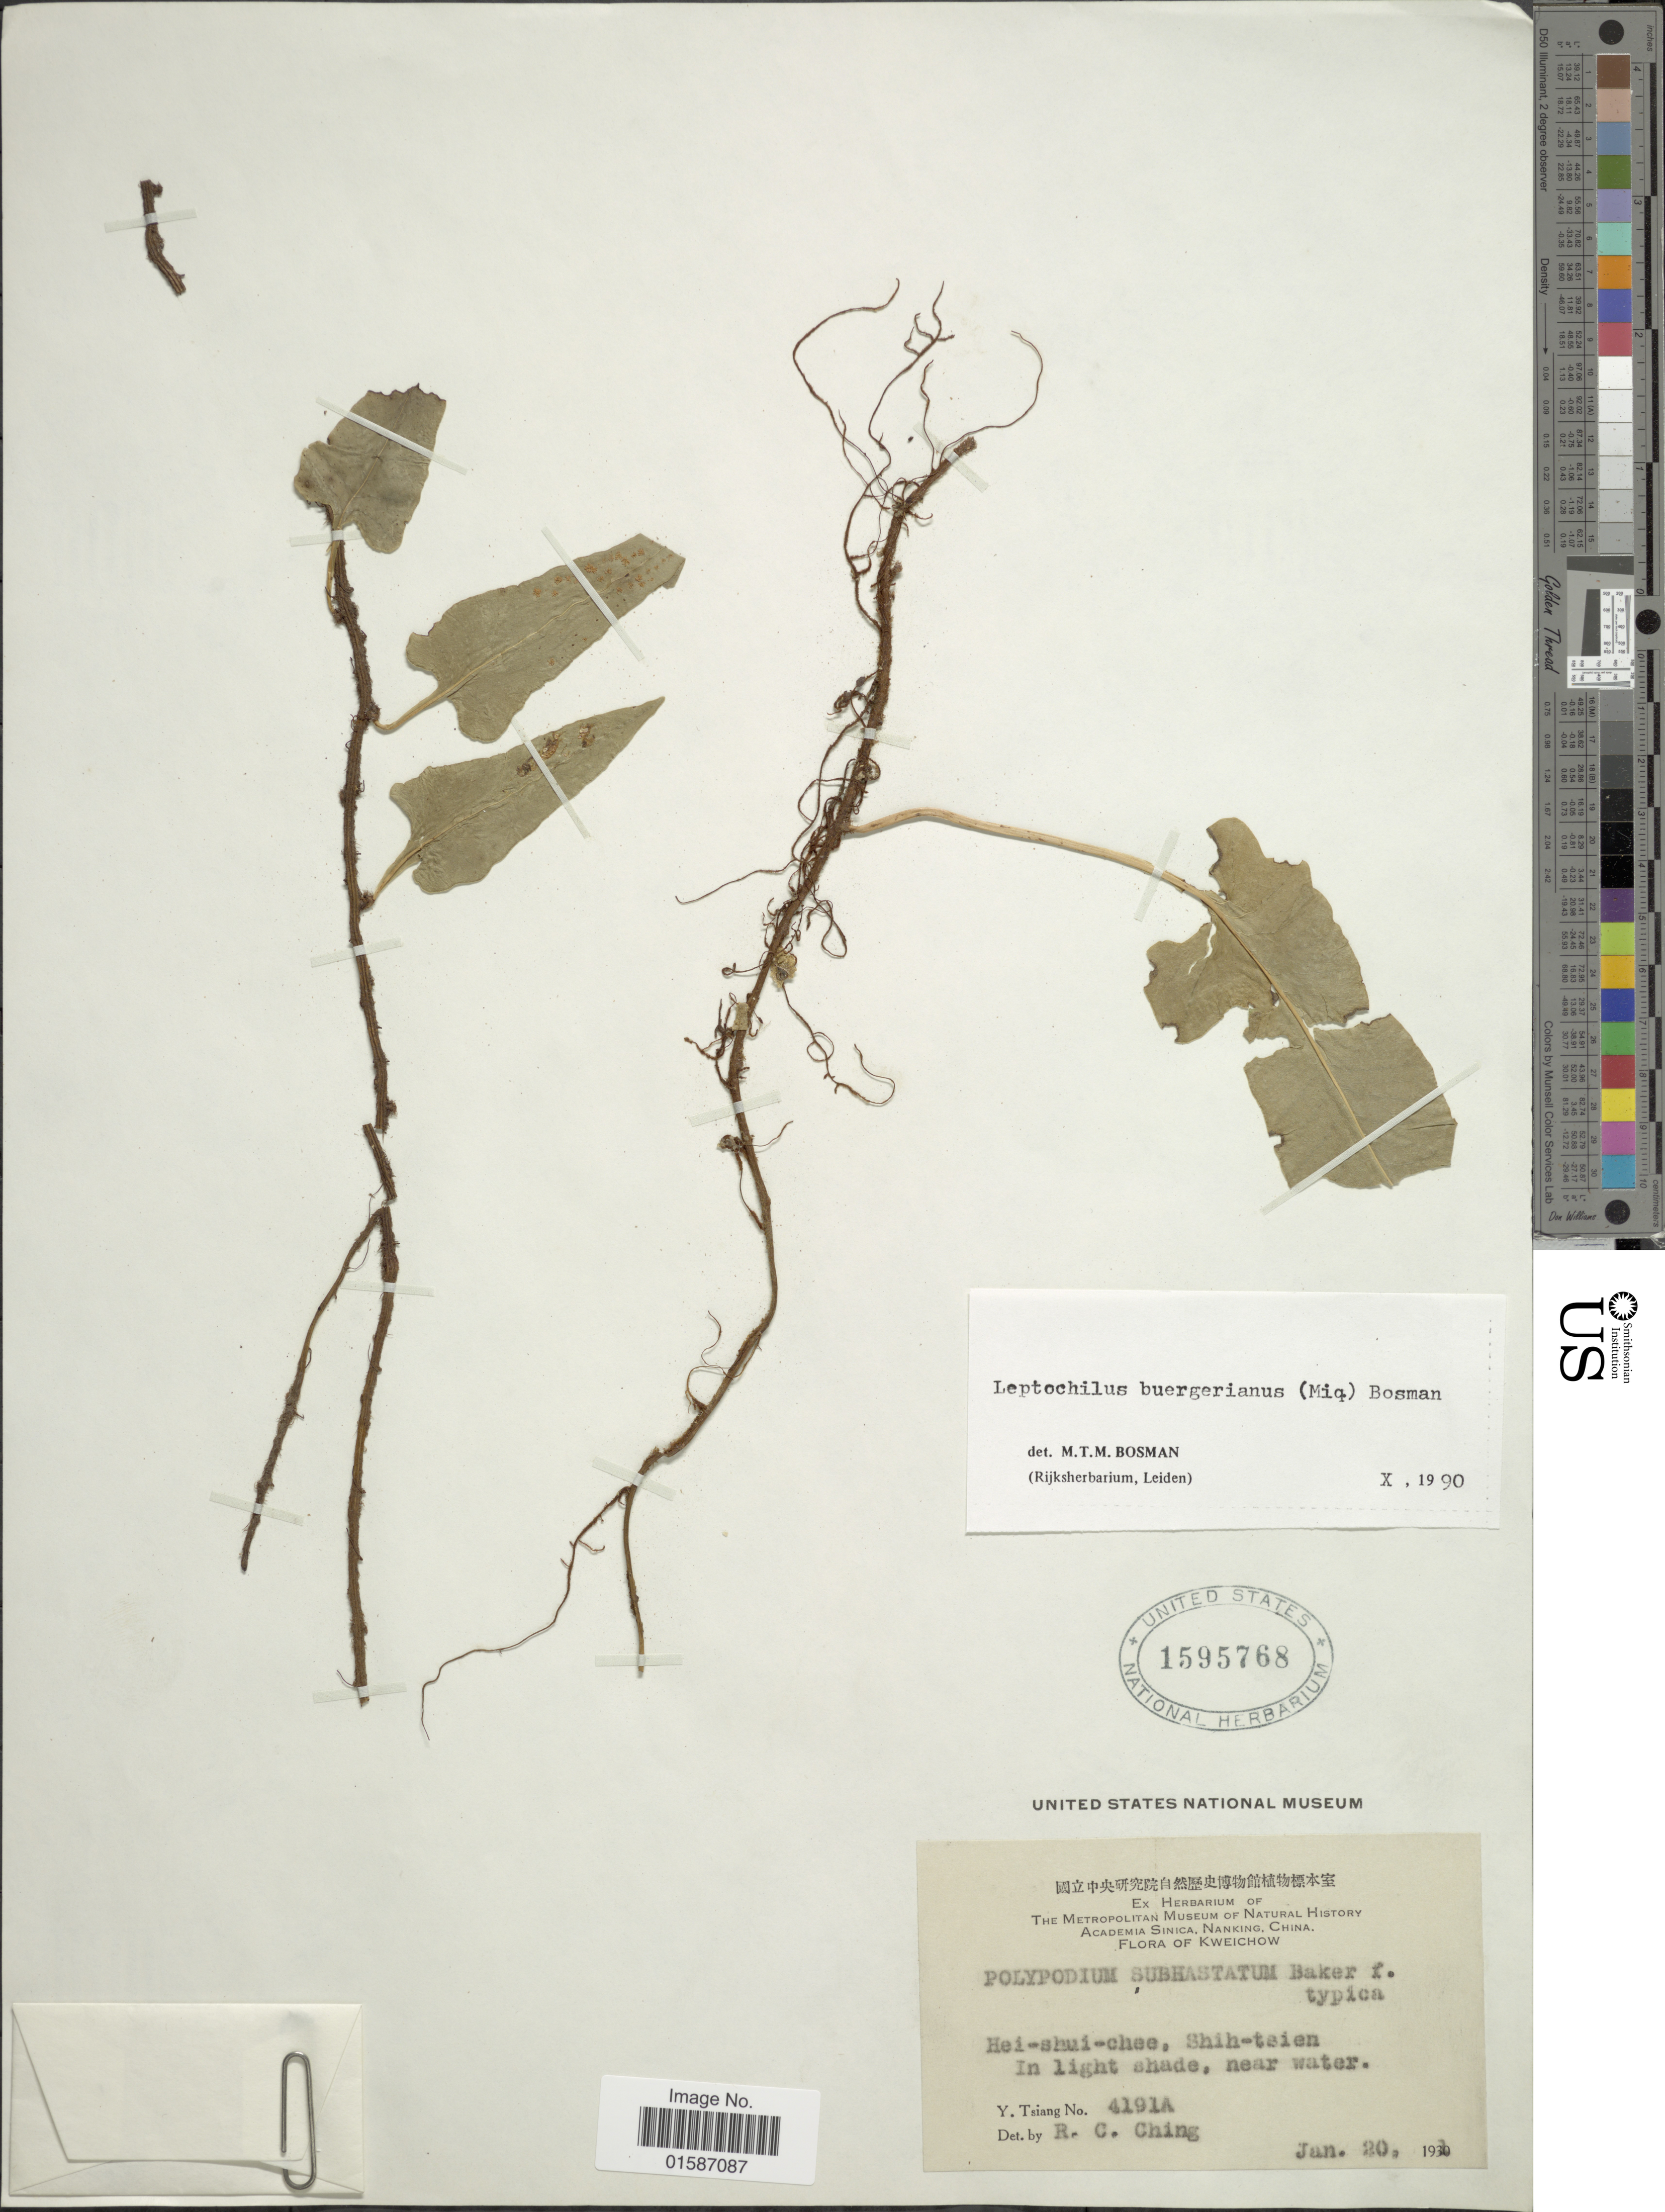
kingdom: Plantae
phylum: Tracheophyta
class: Polypodiopsida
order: Polypodiales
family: Polypodiaceae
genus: Lepidomicrosorium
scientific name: Lepidomicrosorium buergerianum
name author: (Miq.) Ching & K.H. Shing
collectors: Y. Tsiang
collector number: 4191A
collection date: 1931-01-20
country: China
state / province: Guizhou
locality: Kweichow, Hei-shui-chee, Shih-tsien, In light shade, near water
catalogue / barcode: US 1595768